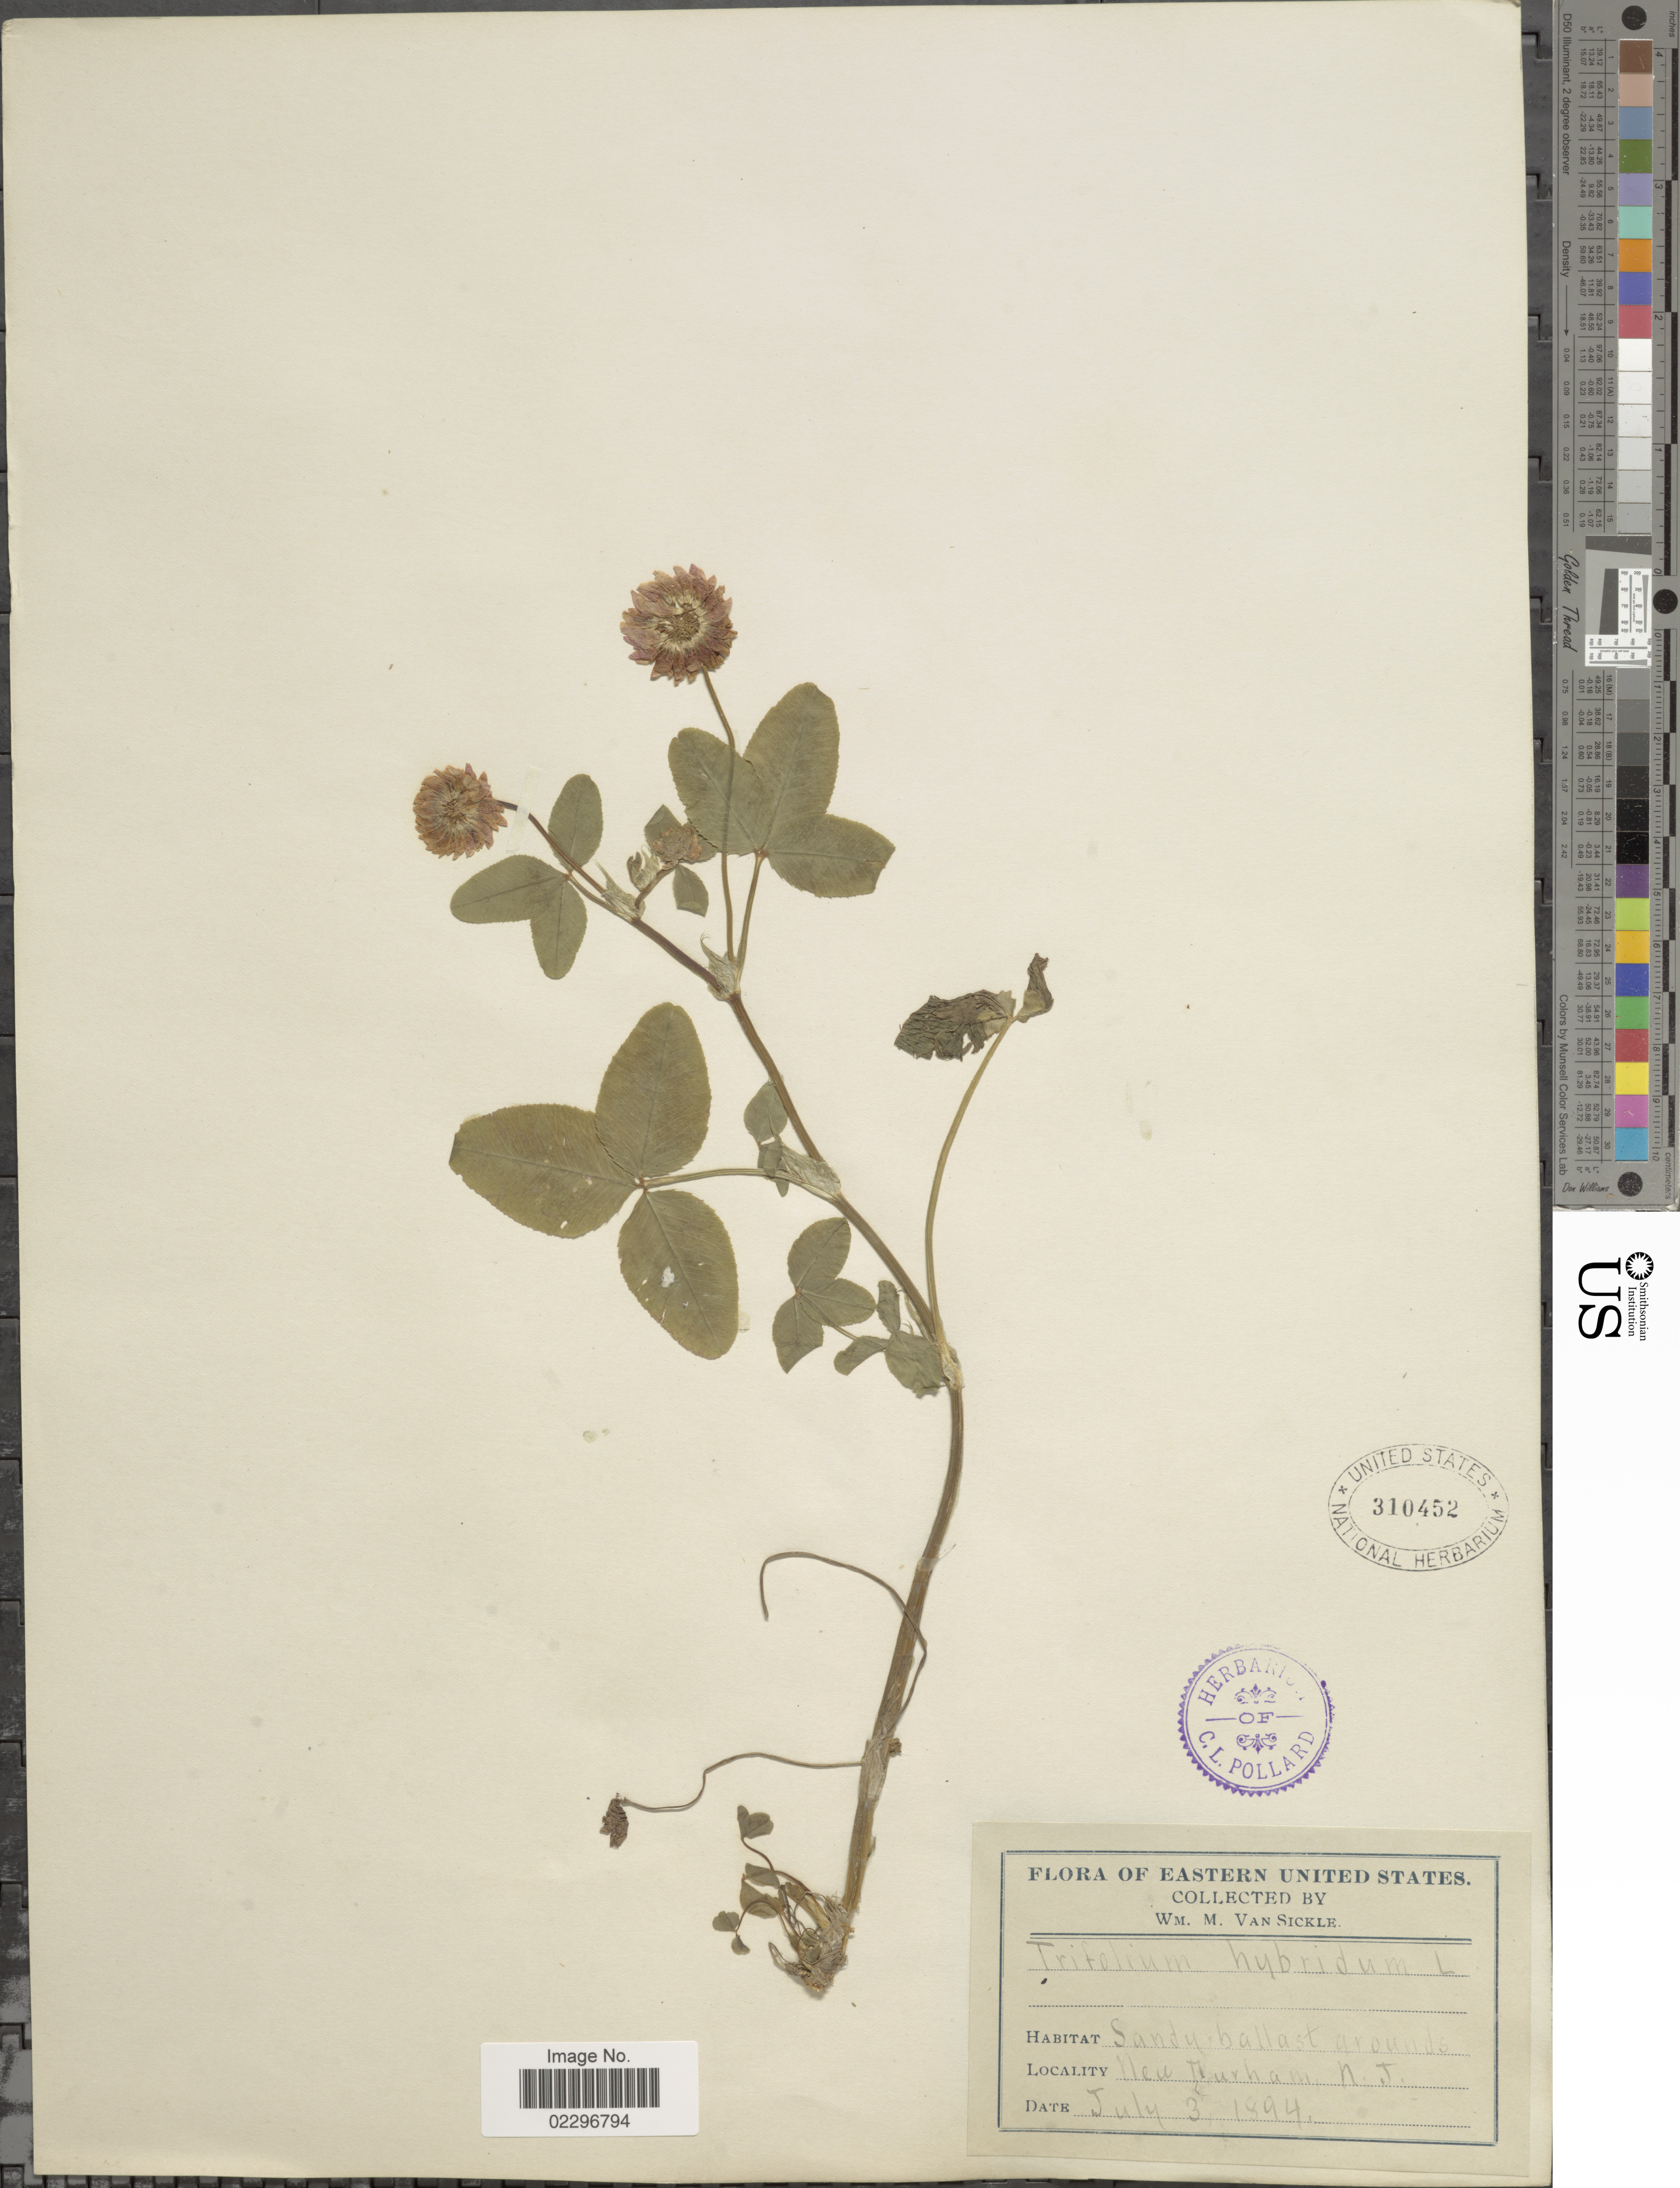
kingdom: Plantae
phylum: Tracheophyta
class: Magnoliopsida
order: Fabales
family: Fabaceae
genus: Trifolium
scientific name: Trifolium hybridum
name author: L.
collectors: W. M. Van Sickle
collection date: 1894-07-03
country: United States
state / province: New Jersey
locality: Eastern United States. New Durham, N.J.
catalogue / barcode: US 310452